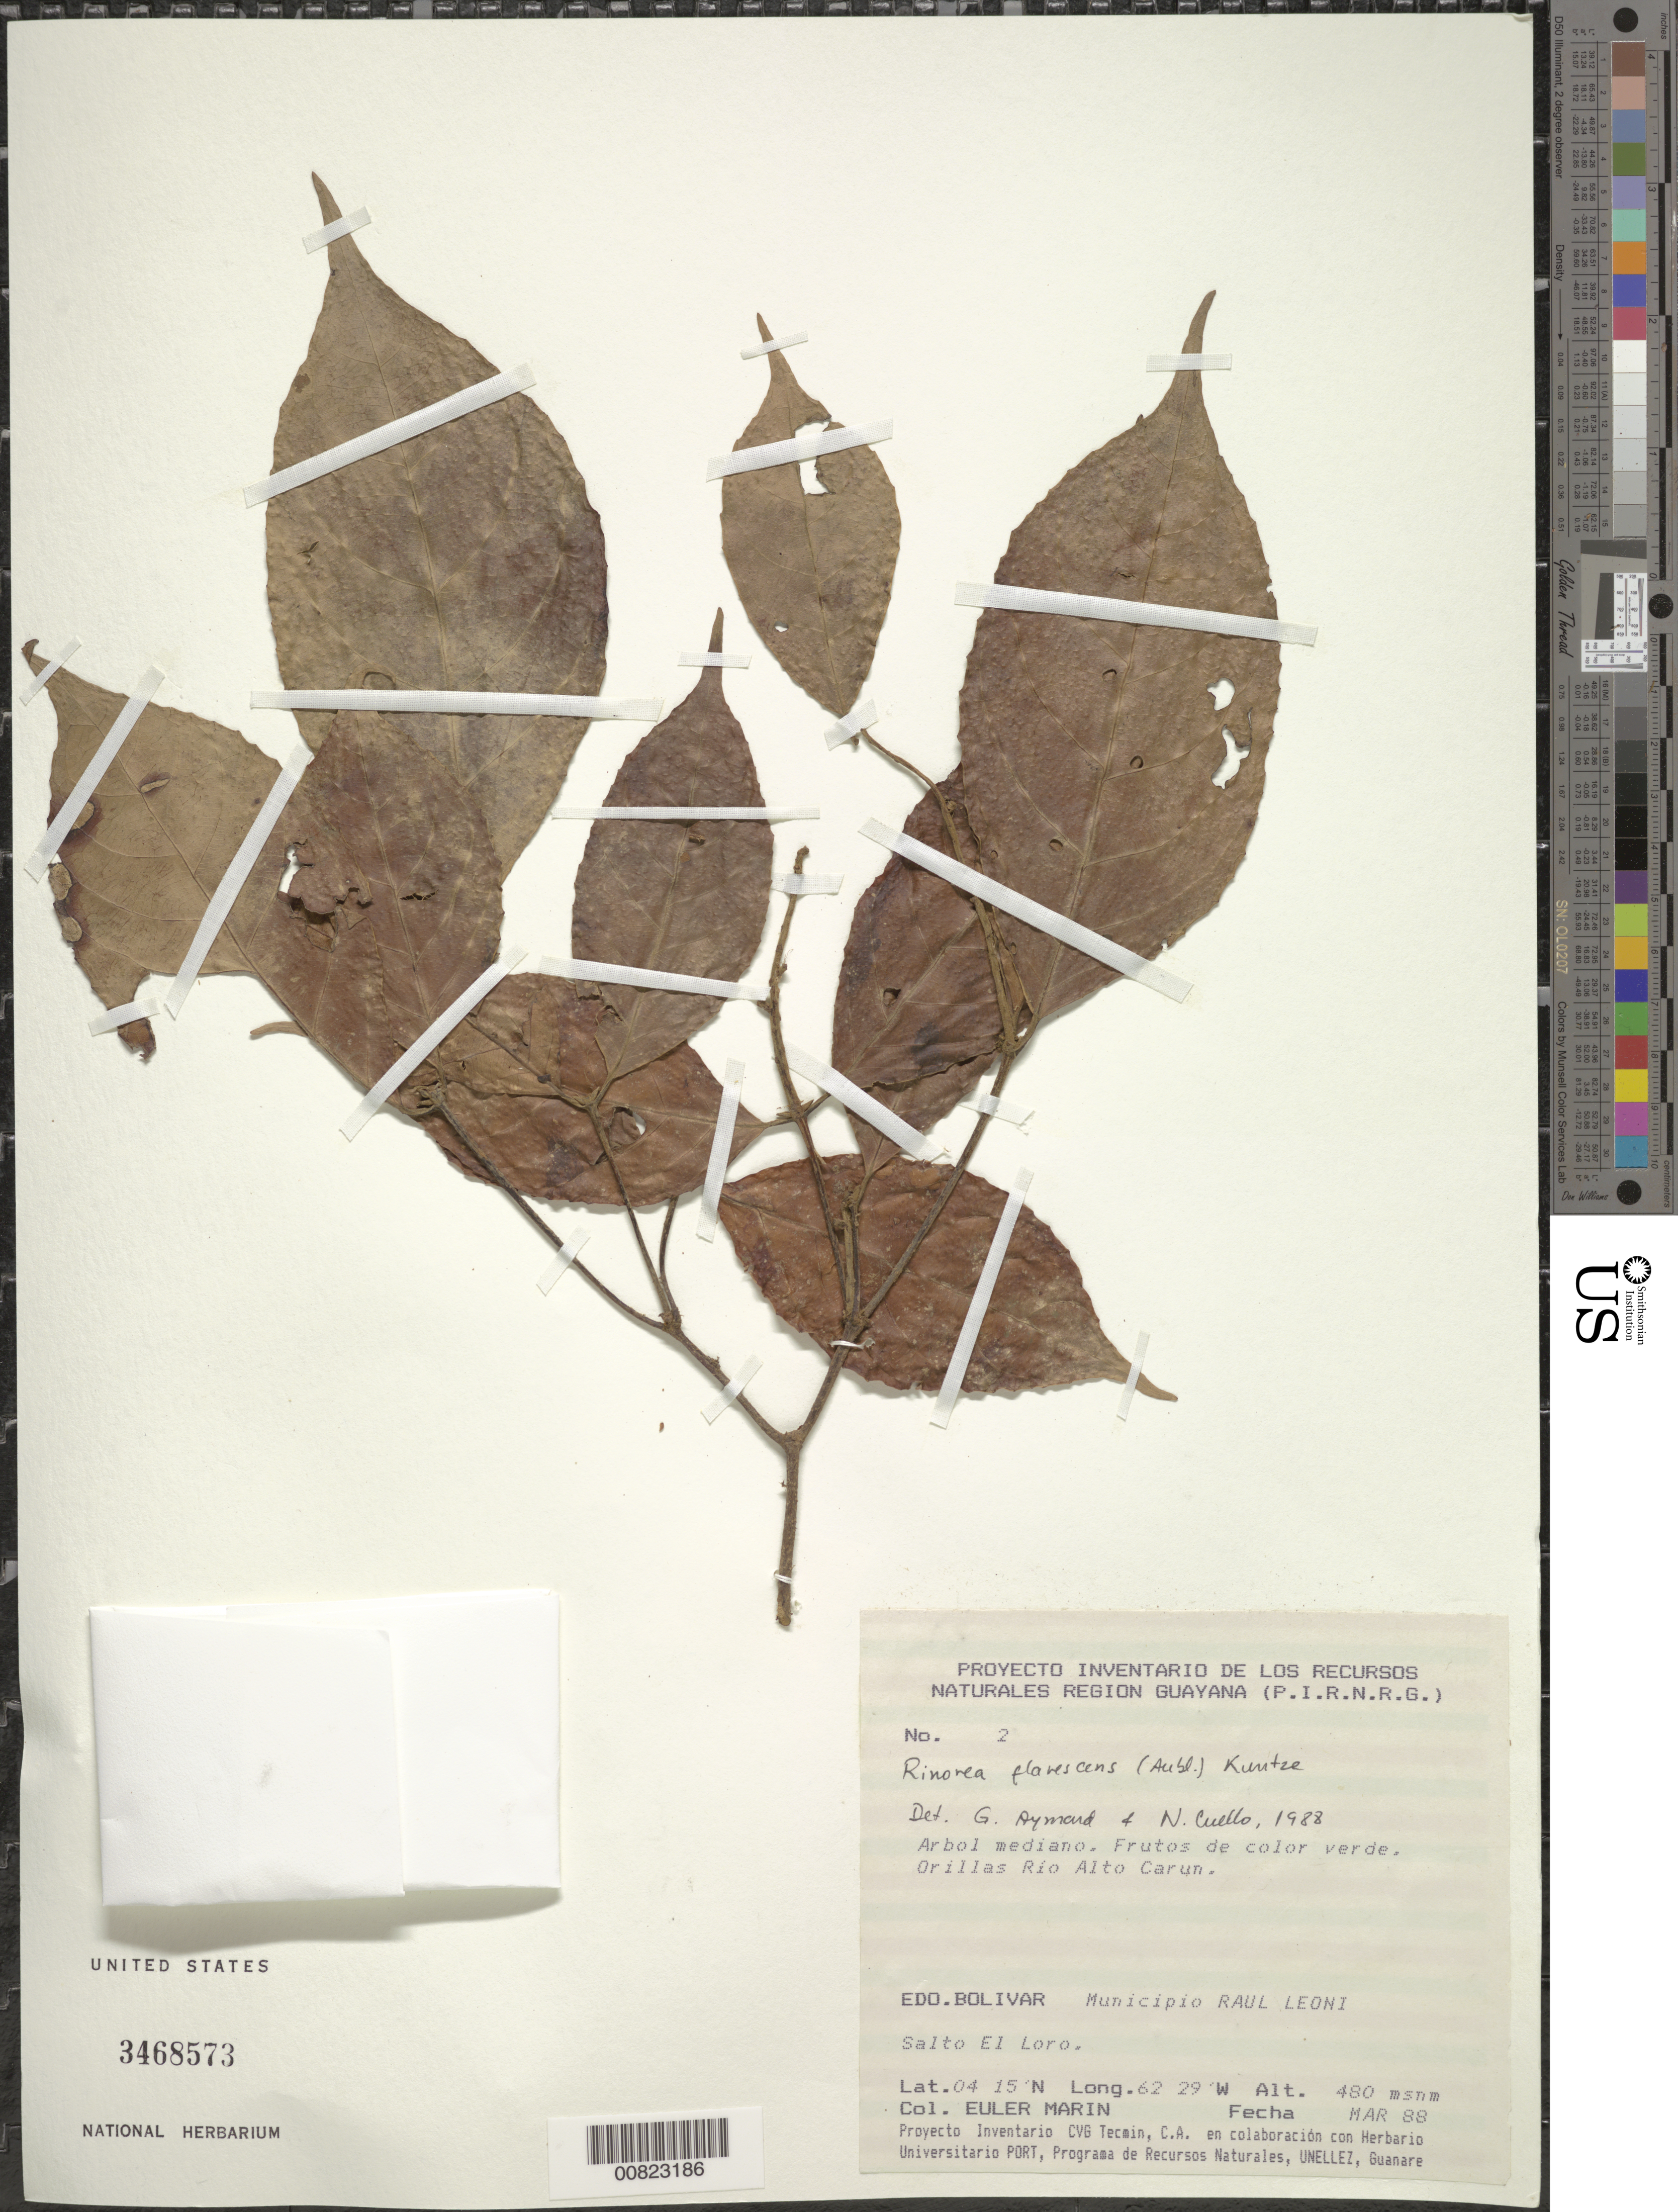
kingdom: Plantae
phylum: Tracheophyta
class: Magnoliopsida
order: Malpighiales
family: Violaceae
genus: Rinorea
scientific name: Rinorea flavescens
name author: (Aubl.) Kuntze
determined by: Aymard C., G. A.; Cuello, Nidia L.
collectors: E. Marin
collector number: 2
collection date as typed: Mar-88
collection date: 1988-03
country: Venezuela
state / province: Bolívar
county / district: Angostura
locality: Mun. Raúl Leoni [=Angostura], Salto El Loro, along Río Alto Carun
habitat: Riverbank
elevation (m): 480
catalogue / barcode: US 3468573